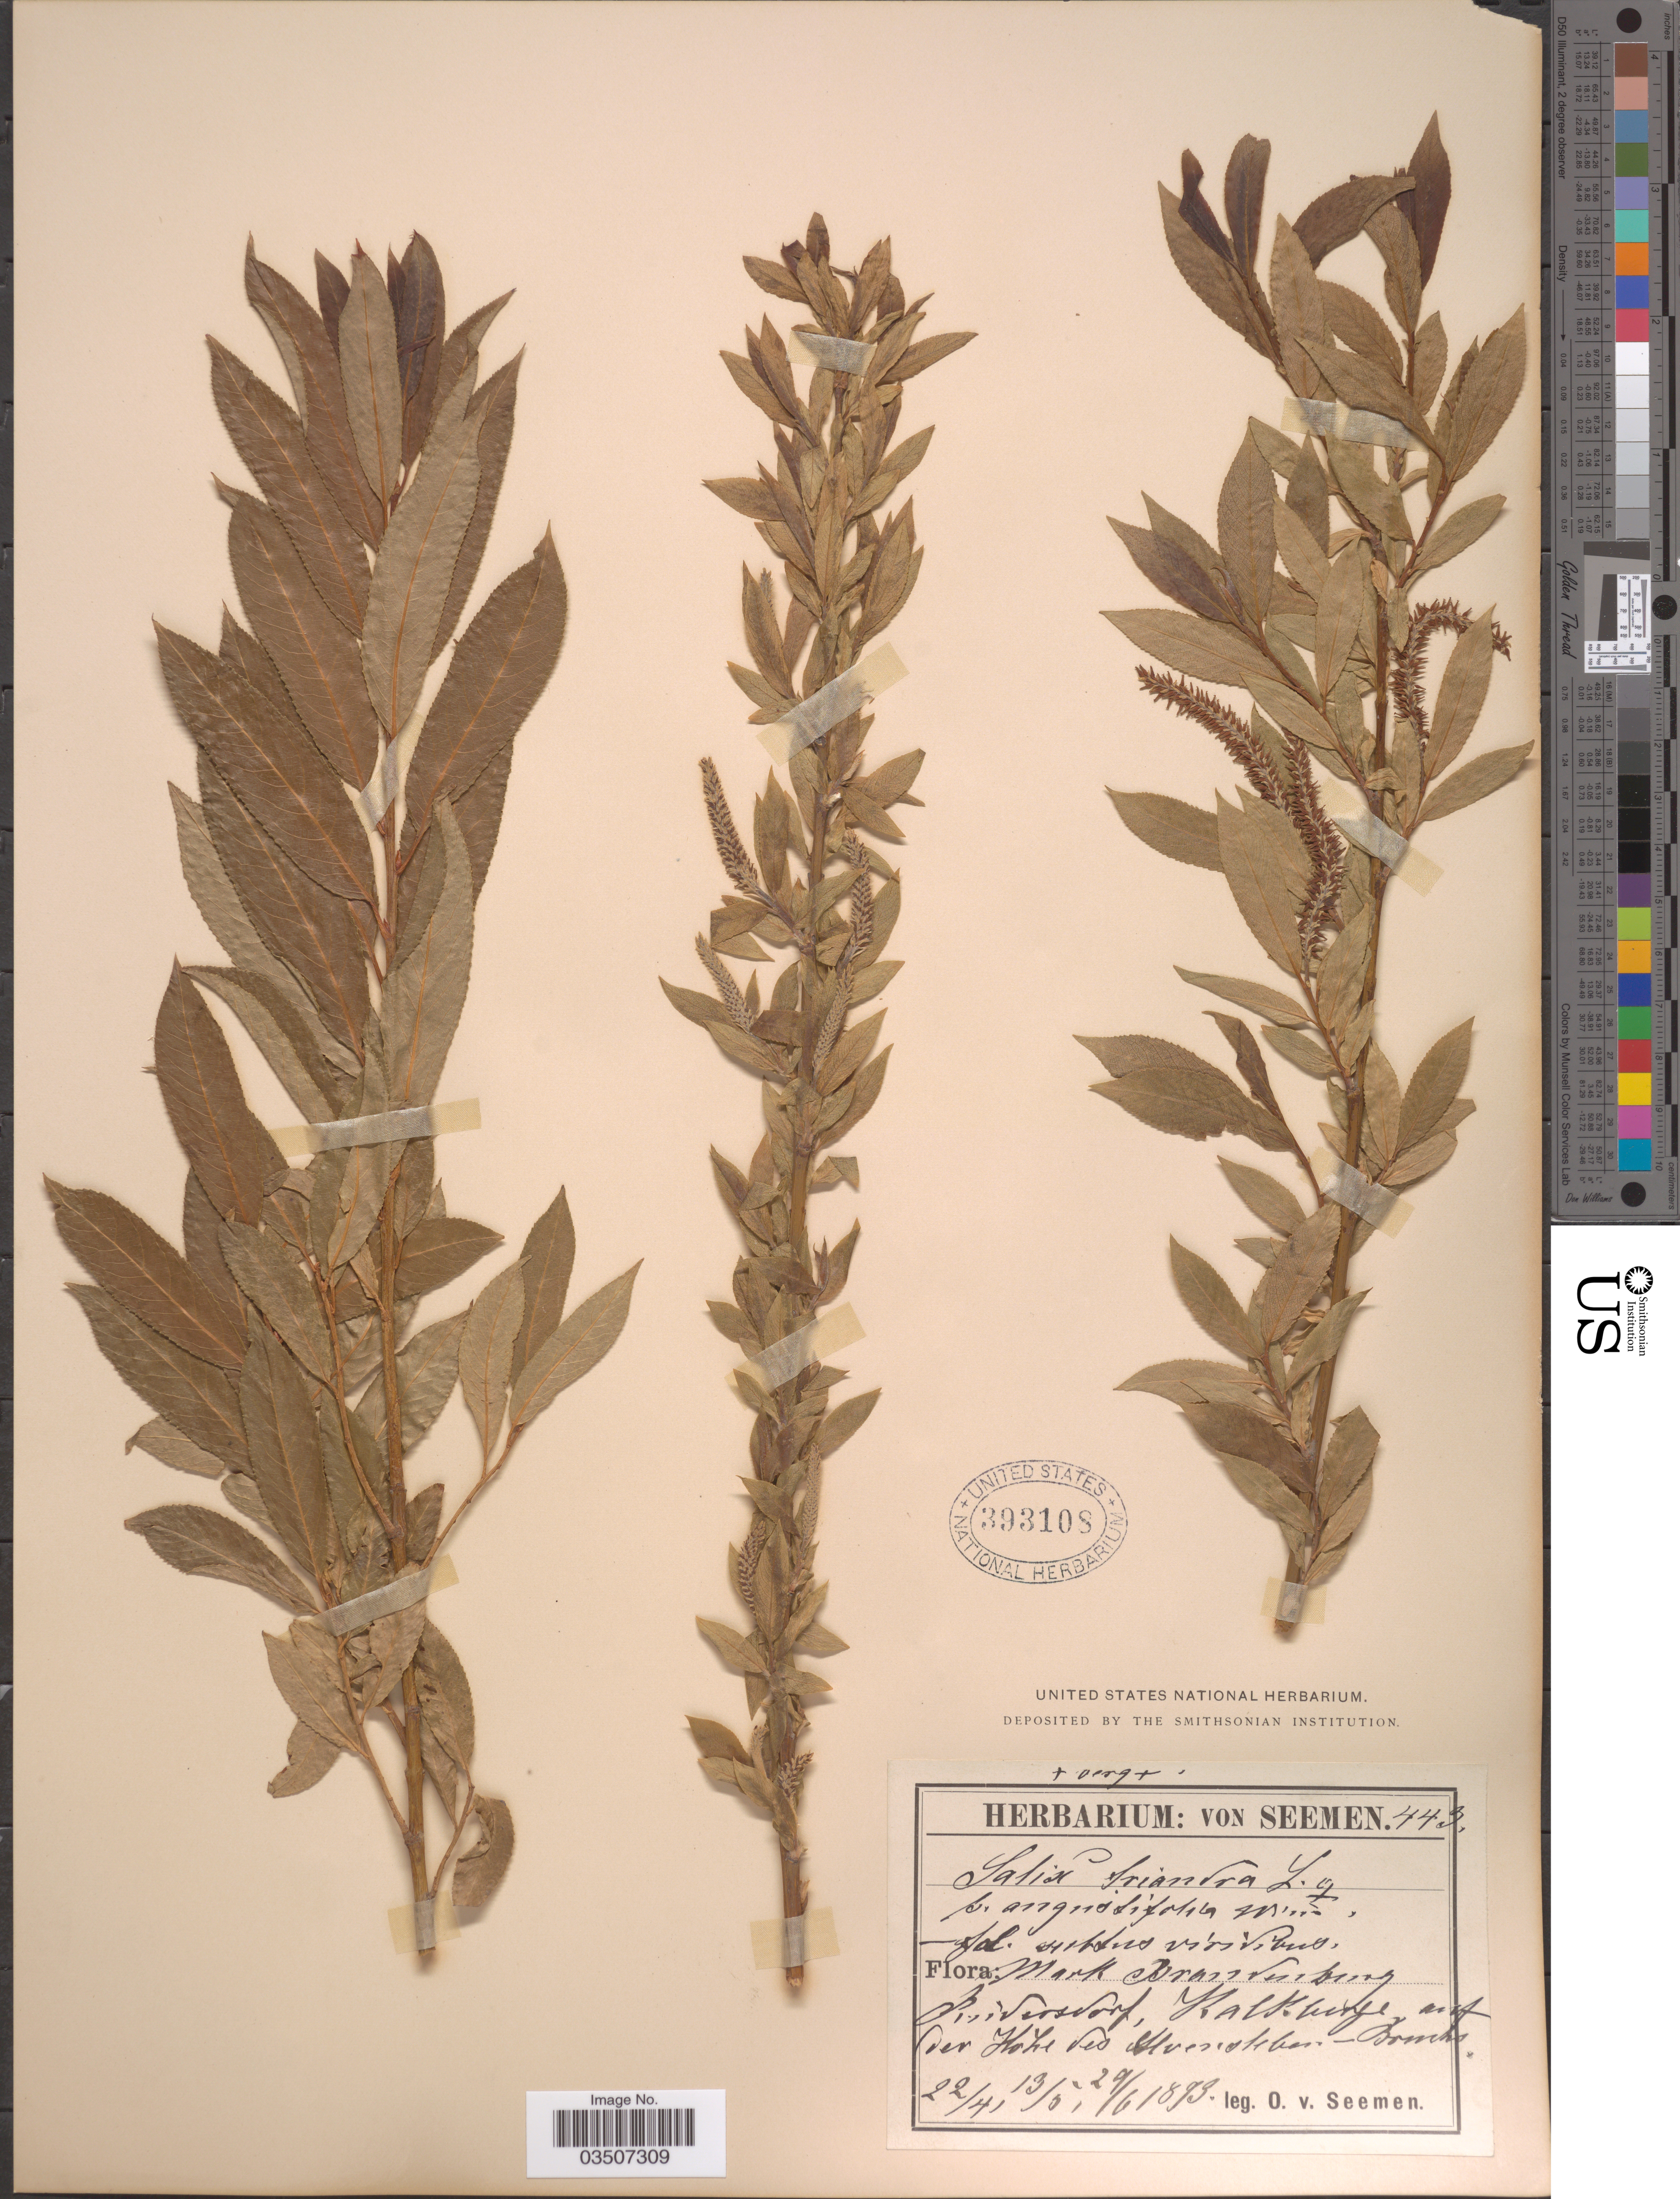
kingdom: Plantae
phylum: Tracheophyta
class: Magnoliopsida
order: Malpighiales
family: Salicaceae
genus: Salix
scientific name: Salix triandra f. angustifolia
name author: Wimm.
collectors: K. O. von Seemen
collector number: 443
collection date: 1893-04-22/1893-06-29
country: Germany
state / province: Brandenburg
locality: Mark. Rudersdorf, Kalkburge, auf der Hòhe des Alvensleben-Bomhs. [interpreted]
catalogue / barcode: US 393108